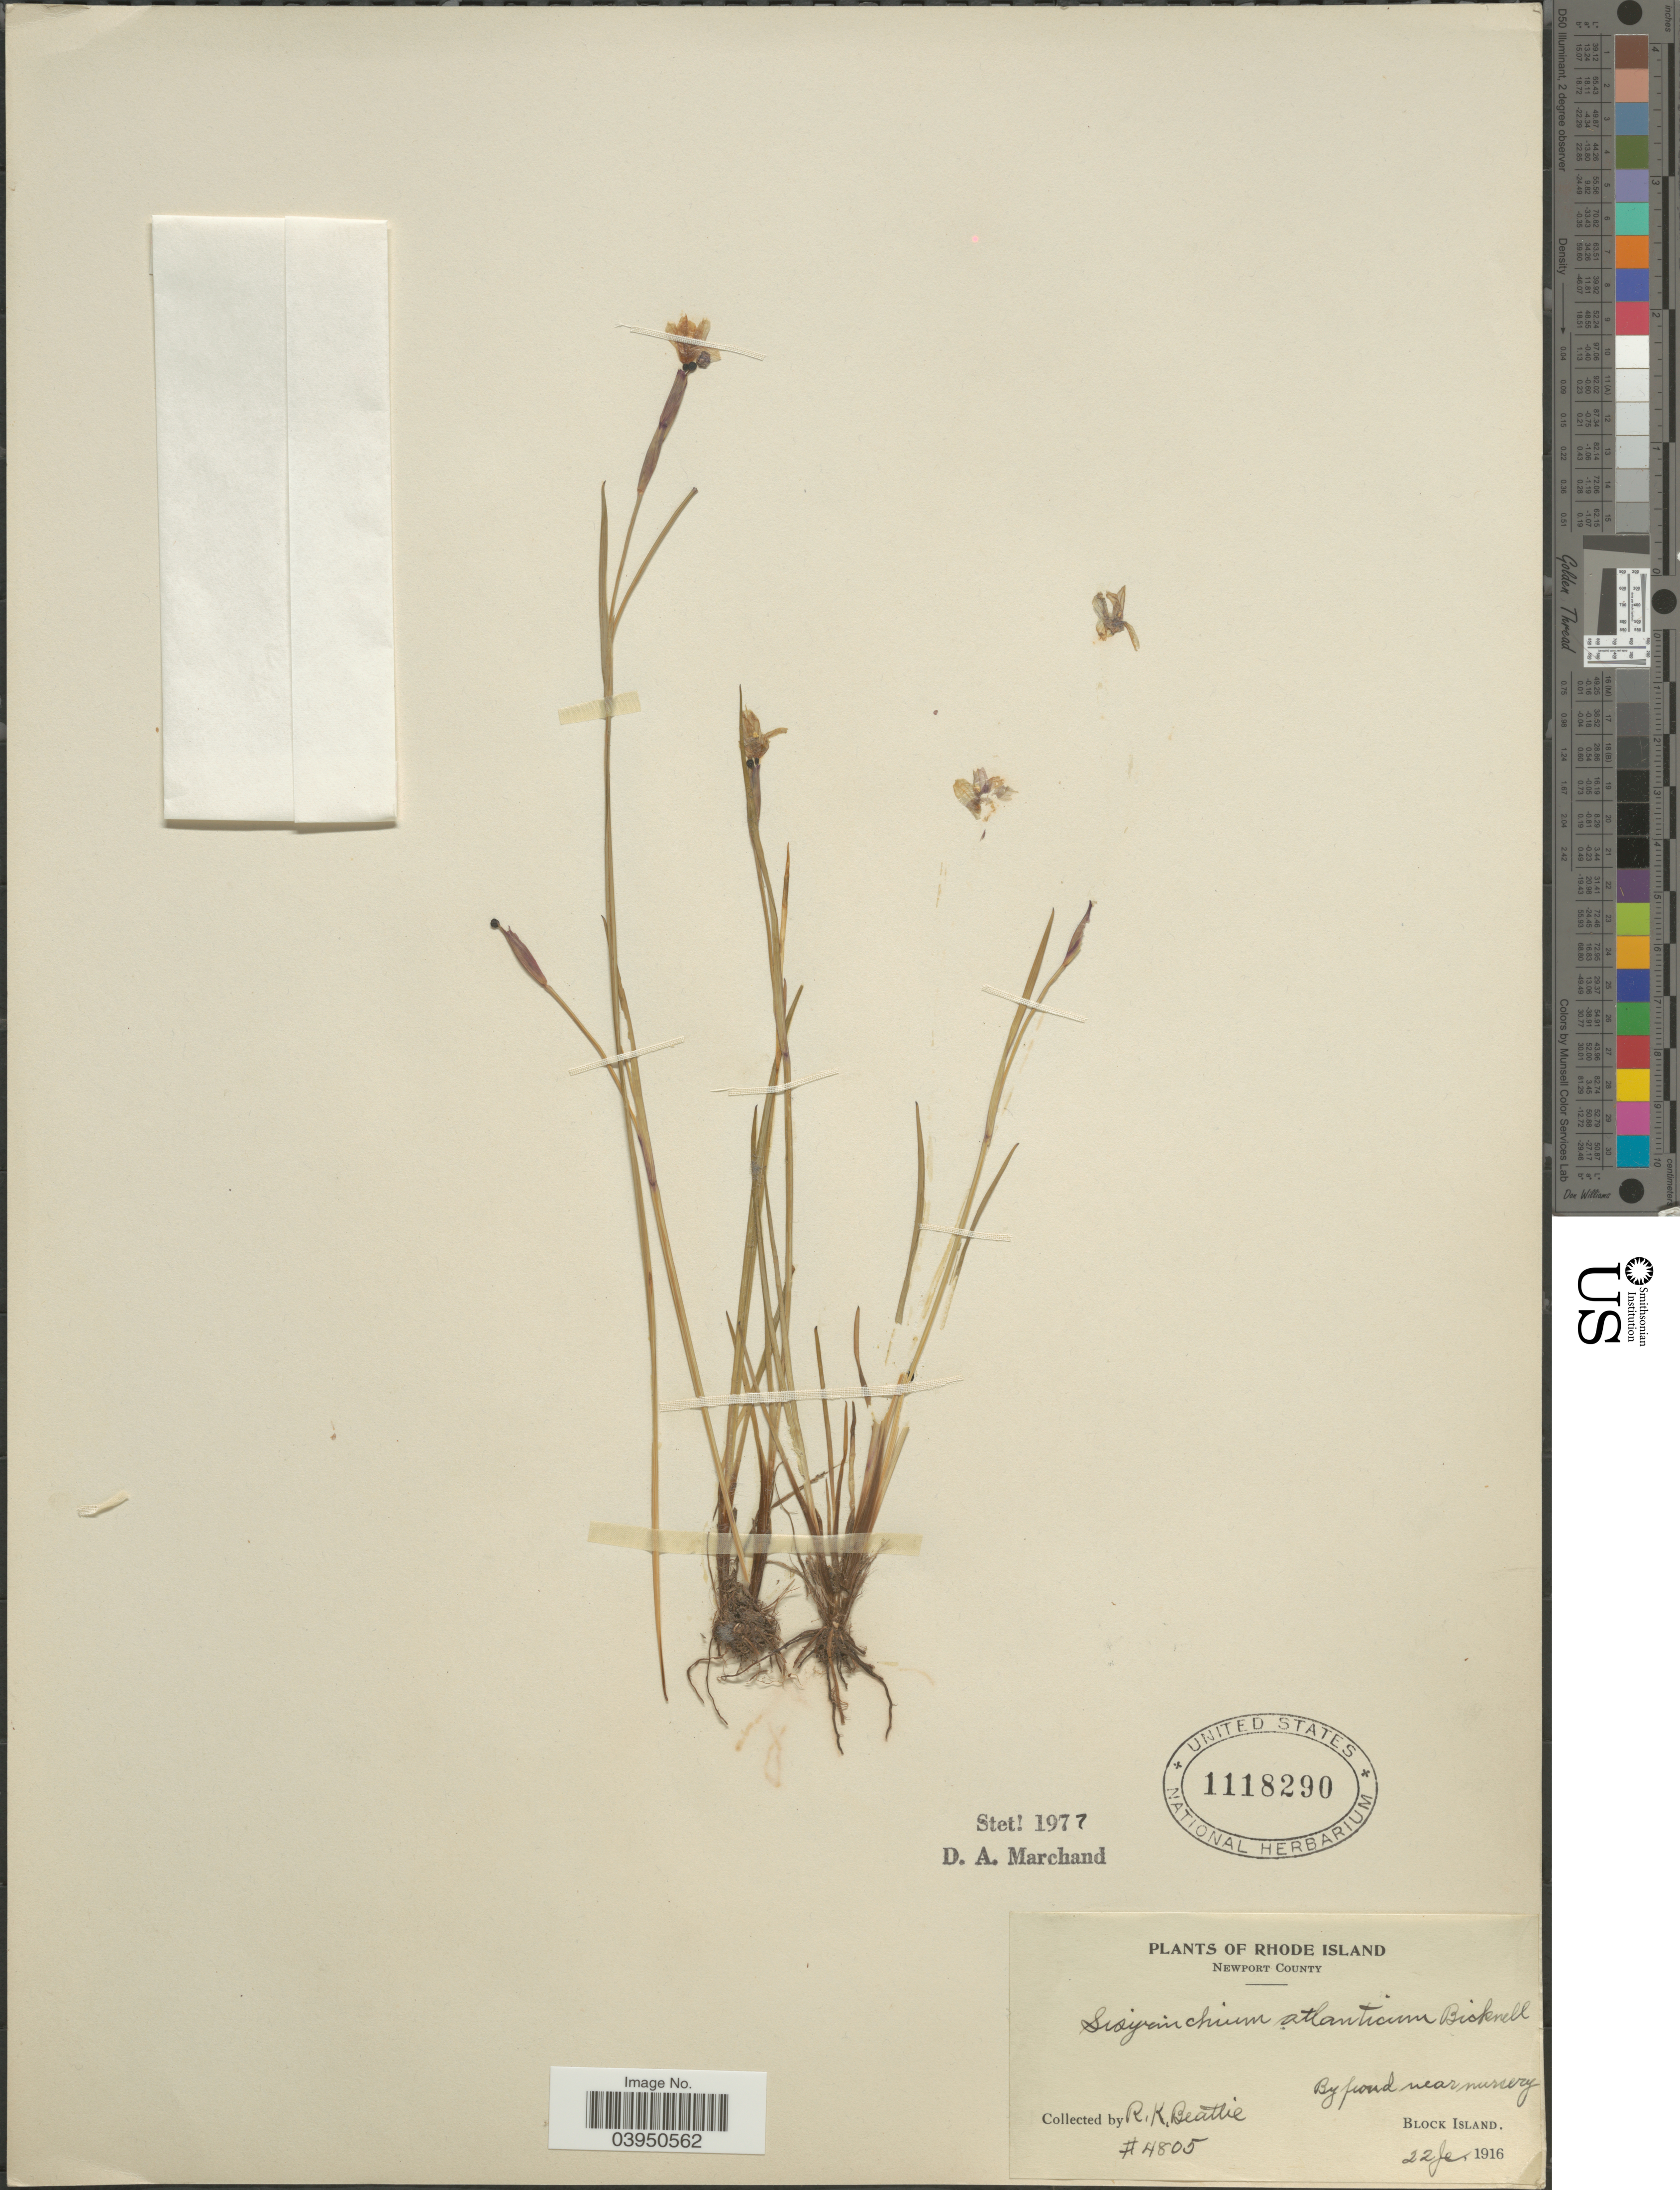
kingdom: Plantae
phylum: Tracheophyta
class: Liliopsida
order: Asparagales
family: Iridaceae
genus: Sisyrinchium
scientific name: Sisyrinchium atlanticum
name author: E.P. Bicknell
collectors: R. K. Beattie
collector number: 4805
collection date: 1916-01-22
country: United States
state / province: Rhode Island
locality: Newport County. By pond near nursery. Block Island.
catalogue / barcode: US 1118290